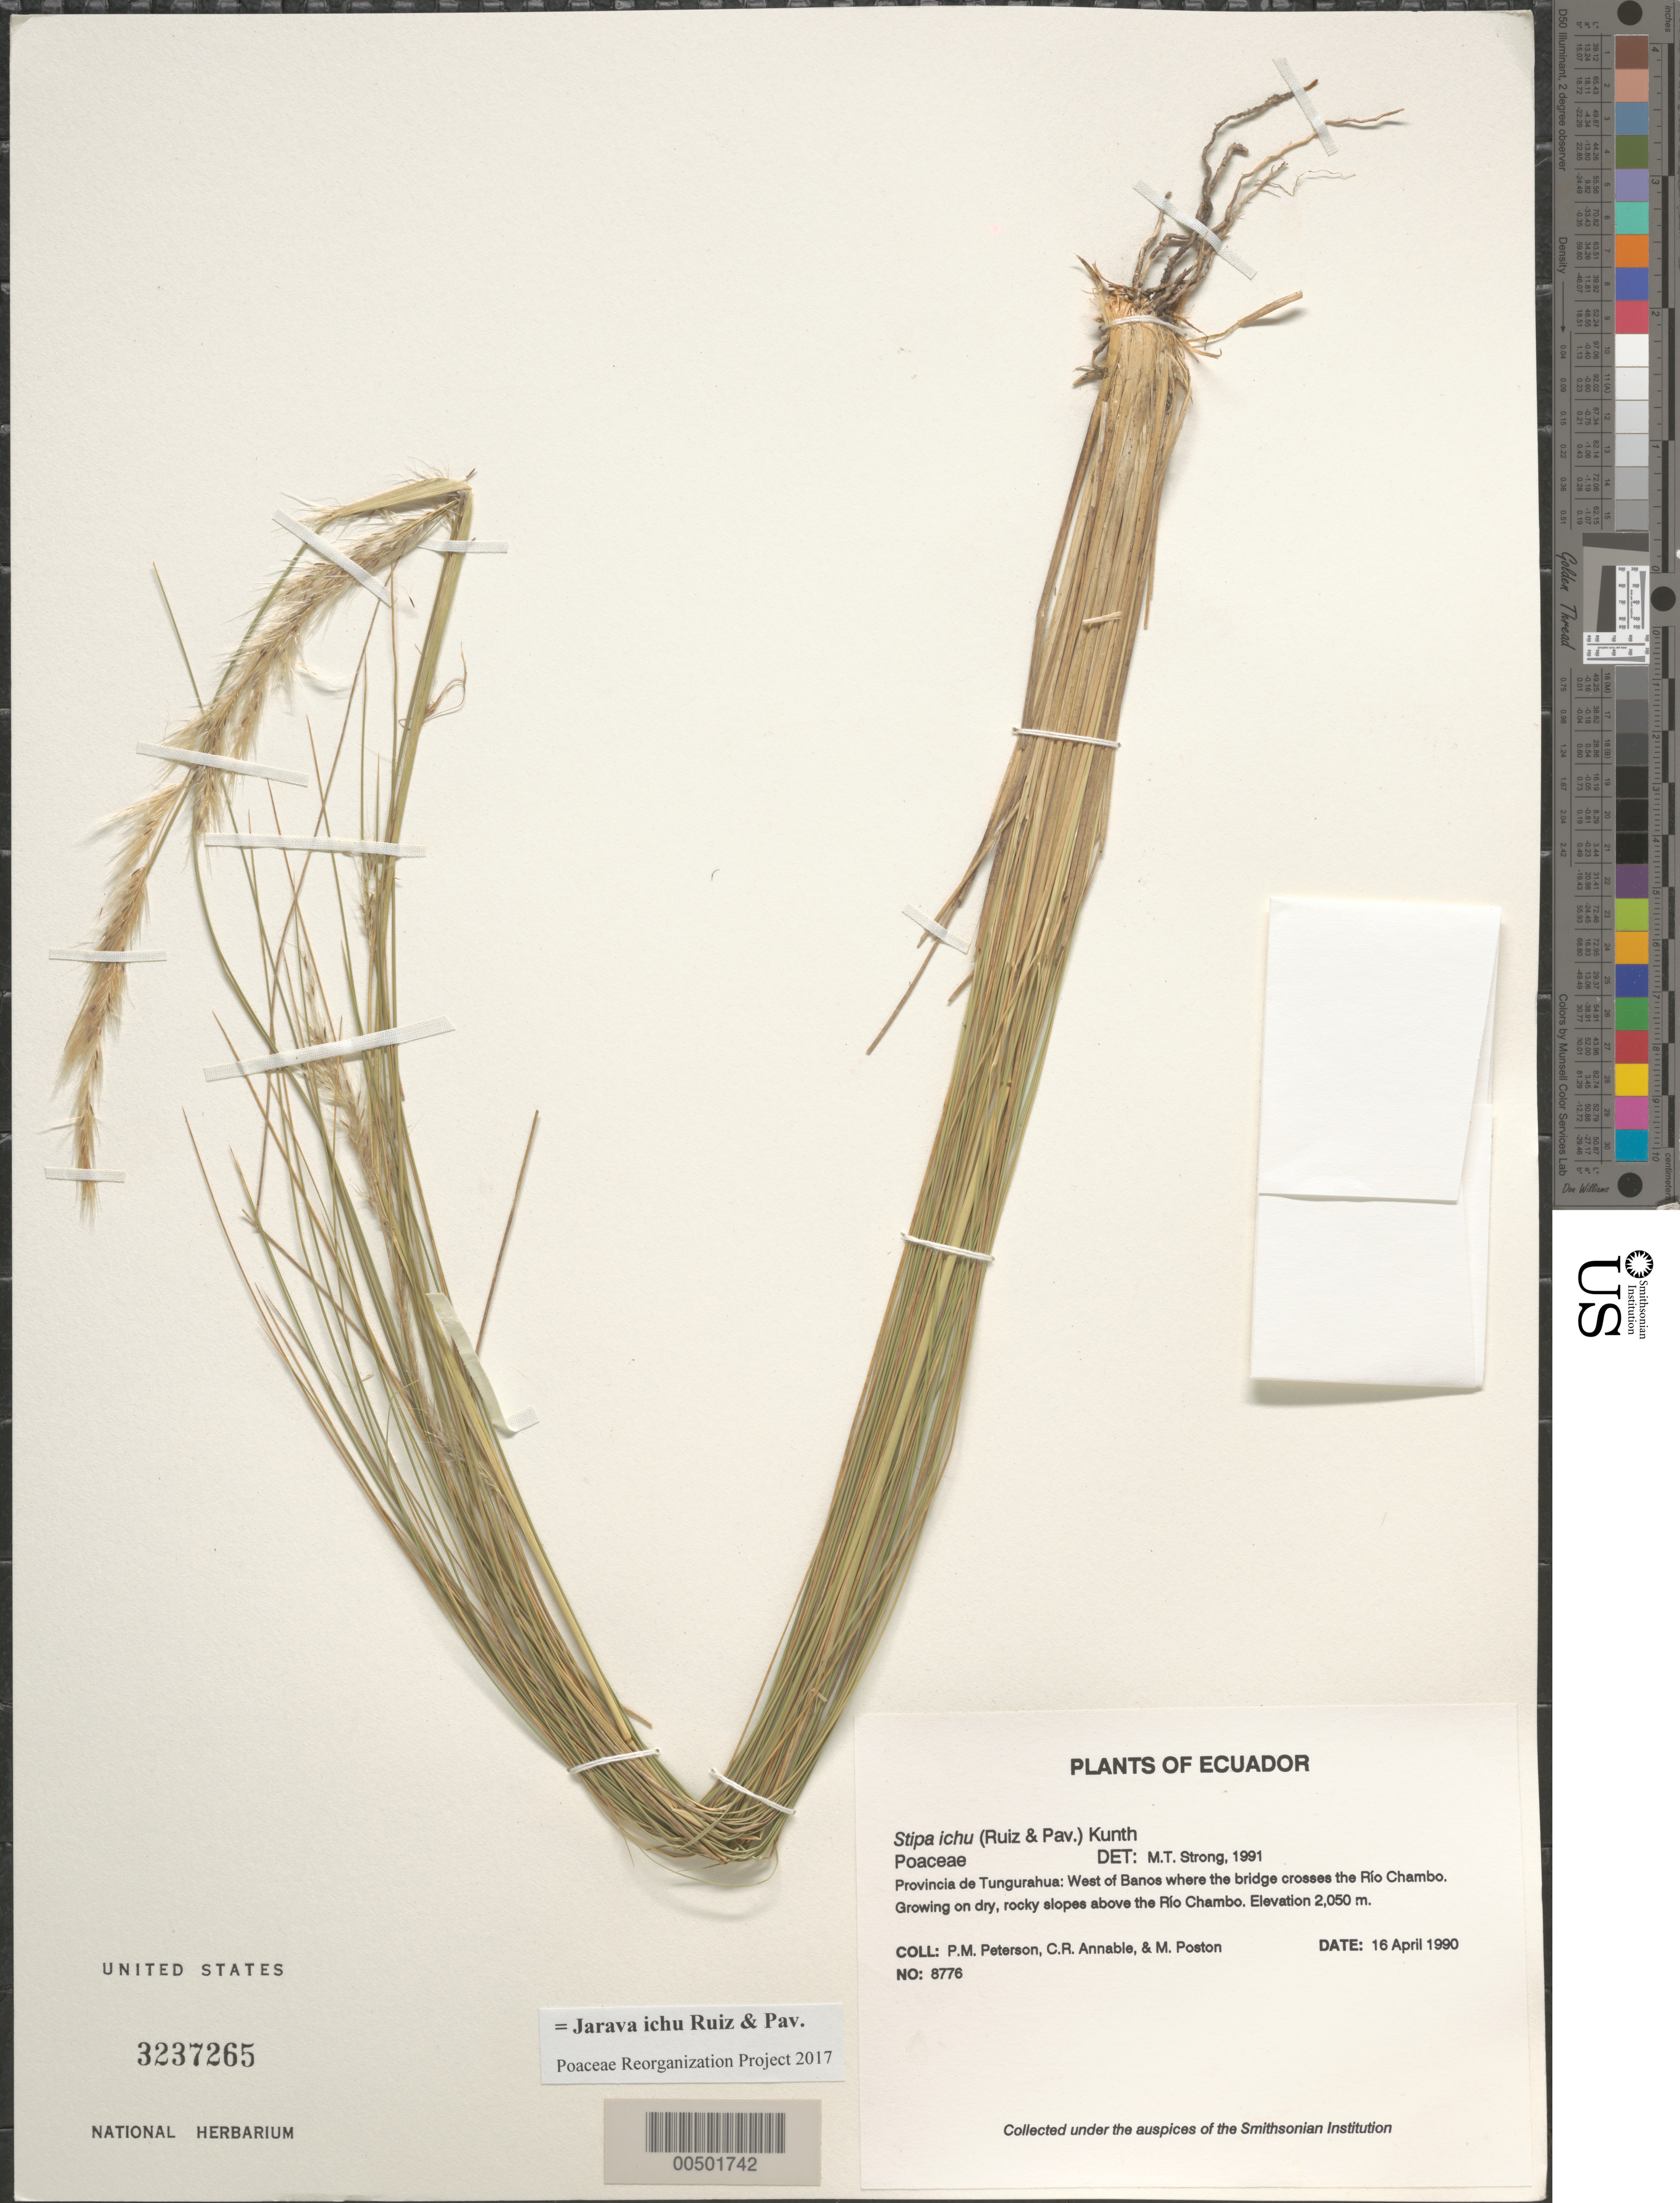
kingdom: Plantae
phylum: Tracheophyta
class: Liliopsida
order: Poales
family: Poaceae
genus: Jarava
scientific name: Jarava ichu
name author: Ruiz & Pav.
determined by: Poaceae Reorganization Project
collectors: P. M. Peterson, C. R. Annable & M. Poston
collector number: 08776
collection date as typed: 16 Apr 1990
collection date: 1990-04-16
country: Ecuador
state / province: Tungurahua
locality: West of Banos where the bridge crosses the Rio Chambo.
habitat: Growing on dry, rocky slopes above the Rio Chambo.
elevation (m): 2050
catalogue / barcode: US 3237265